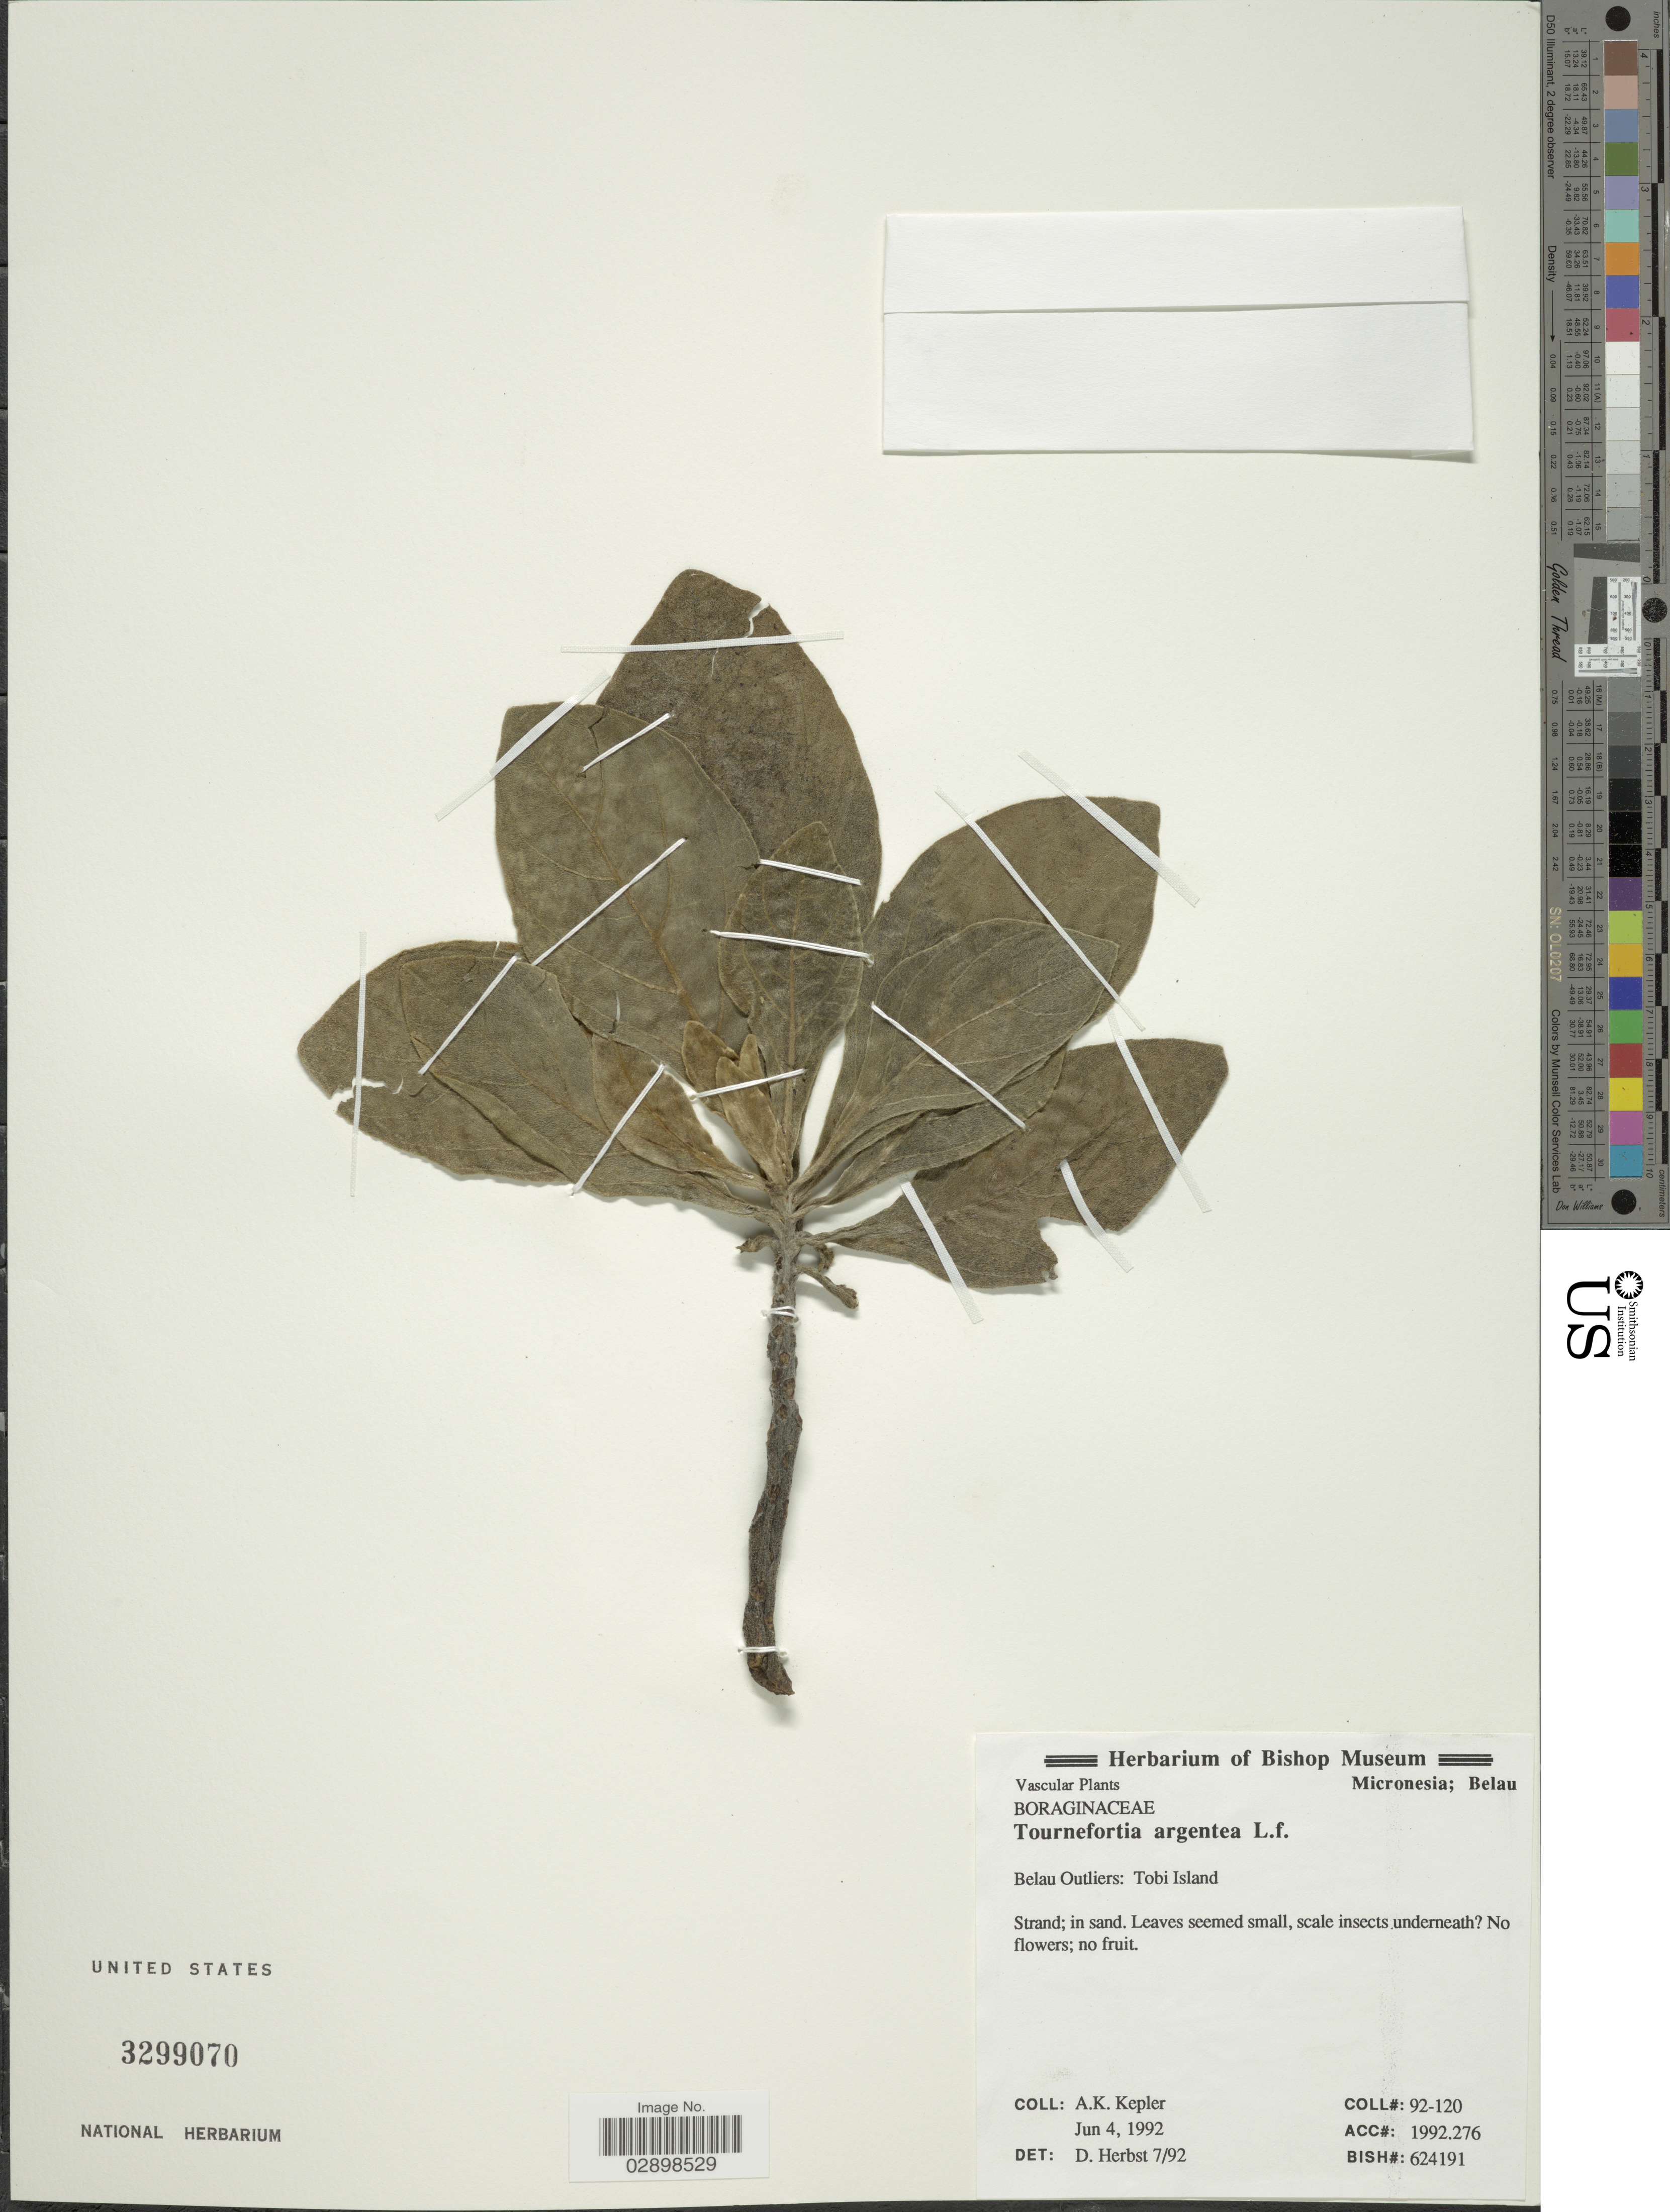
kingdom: Plantae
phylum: Tracheophyta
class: Magnoliopsida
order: Boraginales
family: Heliotropiaceae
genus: Heliotropium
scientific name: Heliotropium arboreum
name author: (Blanco) Mabberley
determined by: Wagner, W. L., (BOT), Smithsonian Institution - National Museum of Natural History (UNITED STATES)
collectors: A. K. Kepler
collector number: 92-120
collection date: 1992-06-04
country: Palau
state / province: Belau Outliers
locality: Tobi Island.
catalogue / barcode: US 3299070